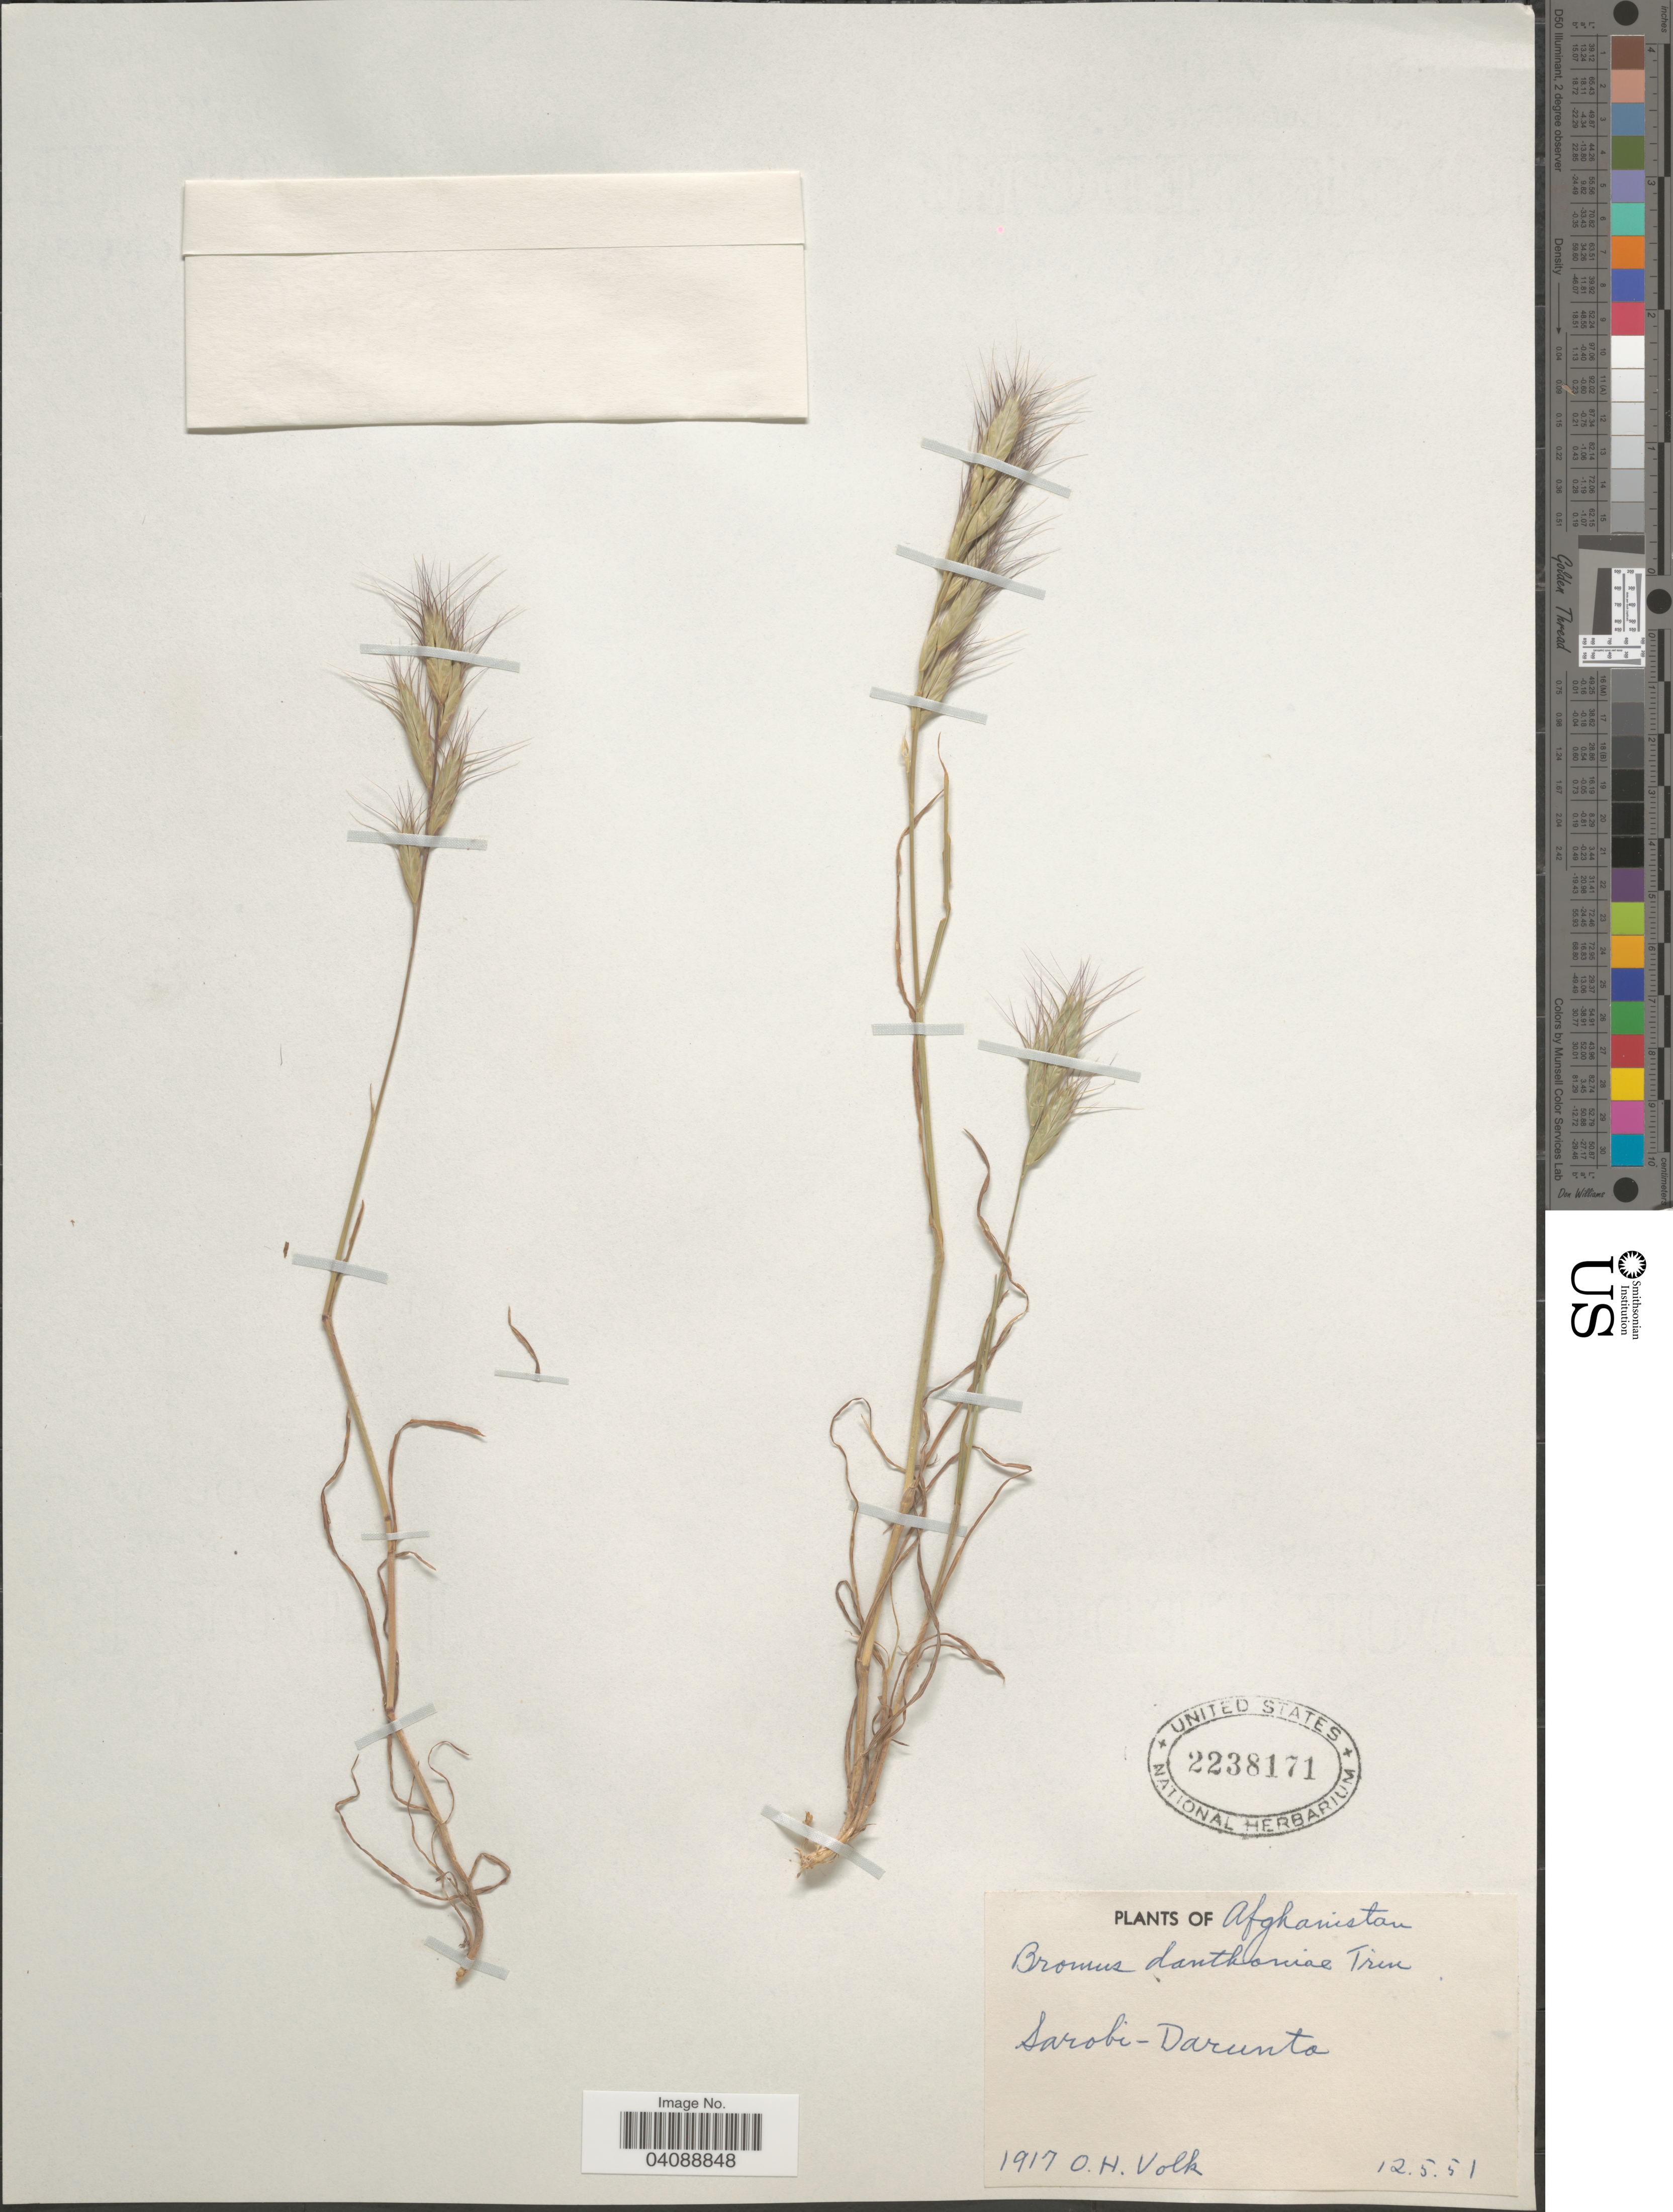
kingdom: Plantae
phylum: Tracheophyta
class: Liliopsida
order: Poales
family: Poaceae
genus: Bromus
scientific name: Bromus danthoniae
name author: Trin. ex C.A. Mey.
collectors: O. Volk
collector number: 1917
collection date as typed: Transcribed d/m/y: 12/5/51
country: Afghanistan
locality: Sarobi-Darunto.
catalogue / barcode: US 2238171